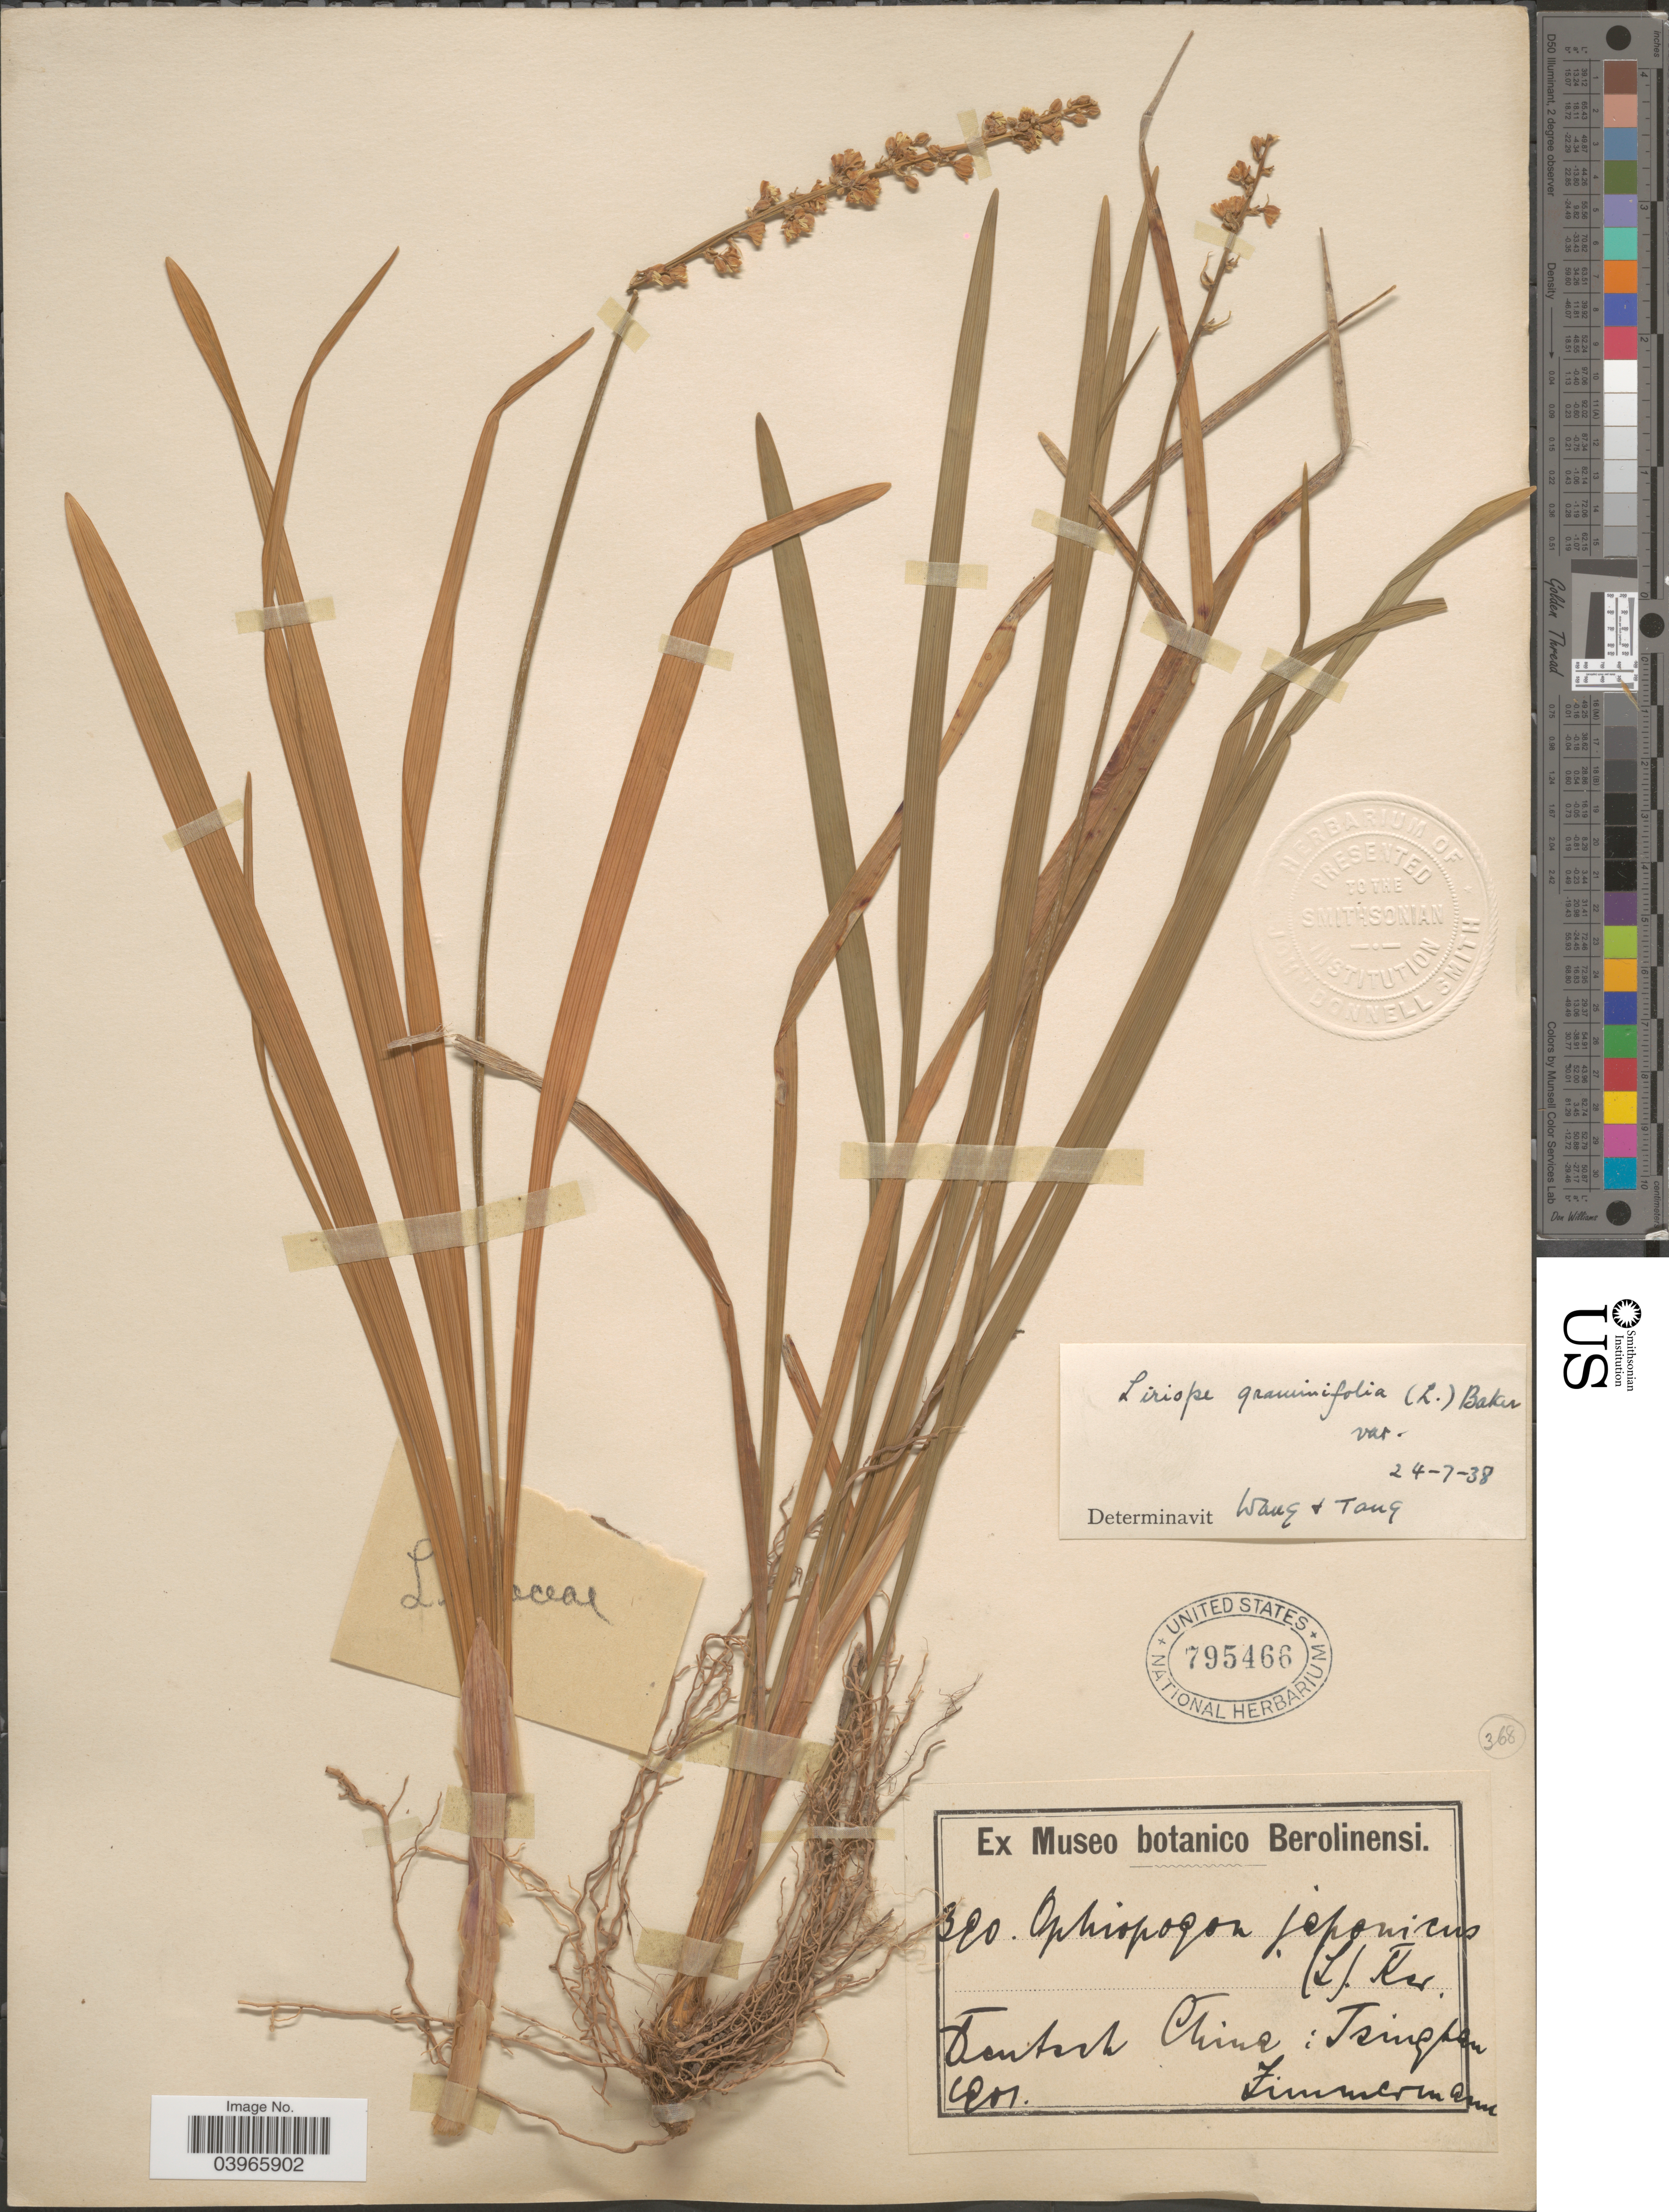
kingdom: Plantae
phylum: Tracheophyta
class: Liliopsida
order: Asparagales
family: Asparagaceae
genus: Liriope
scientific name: Liriope graminifolia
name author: (L.) Baker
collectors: -. Zimmermann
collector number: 390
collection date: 1901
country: China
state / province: Shandong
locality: Deutsch China: Tsingtau.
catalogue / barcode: US 795466